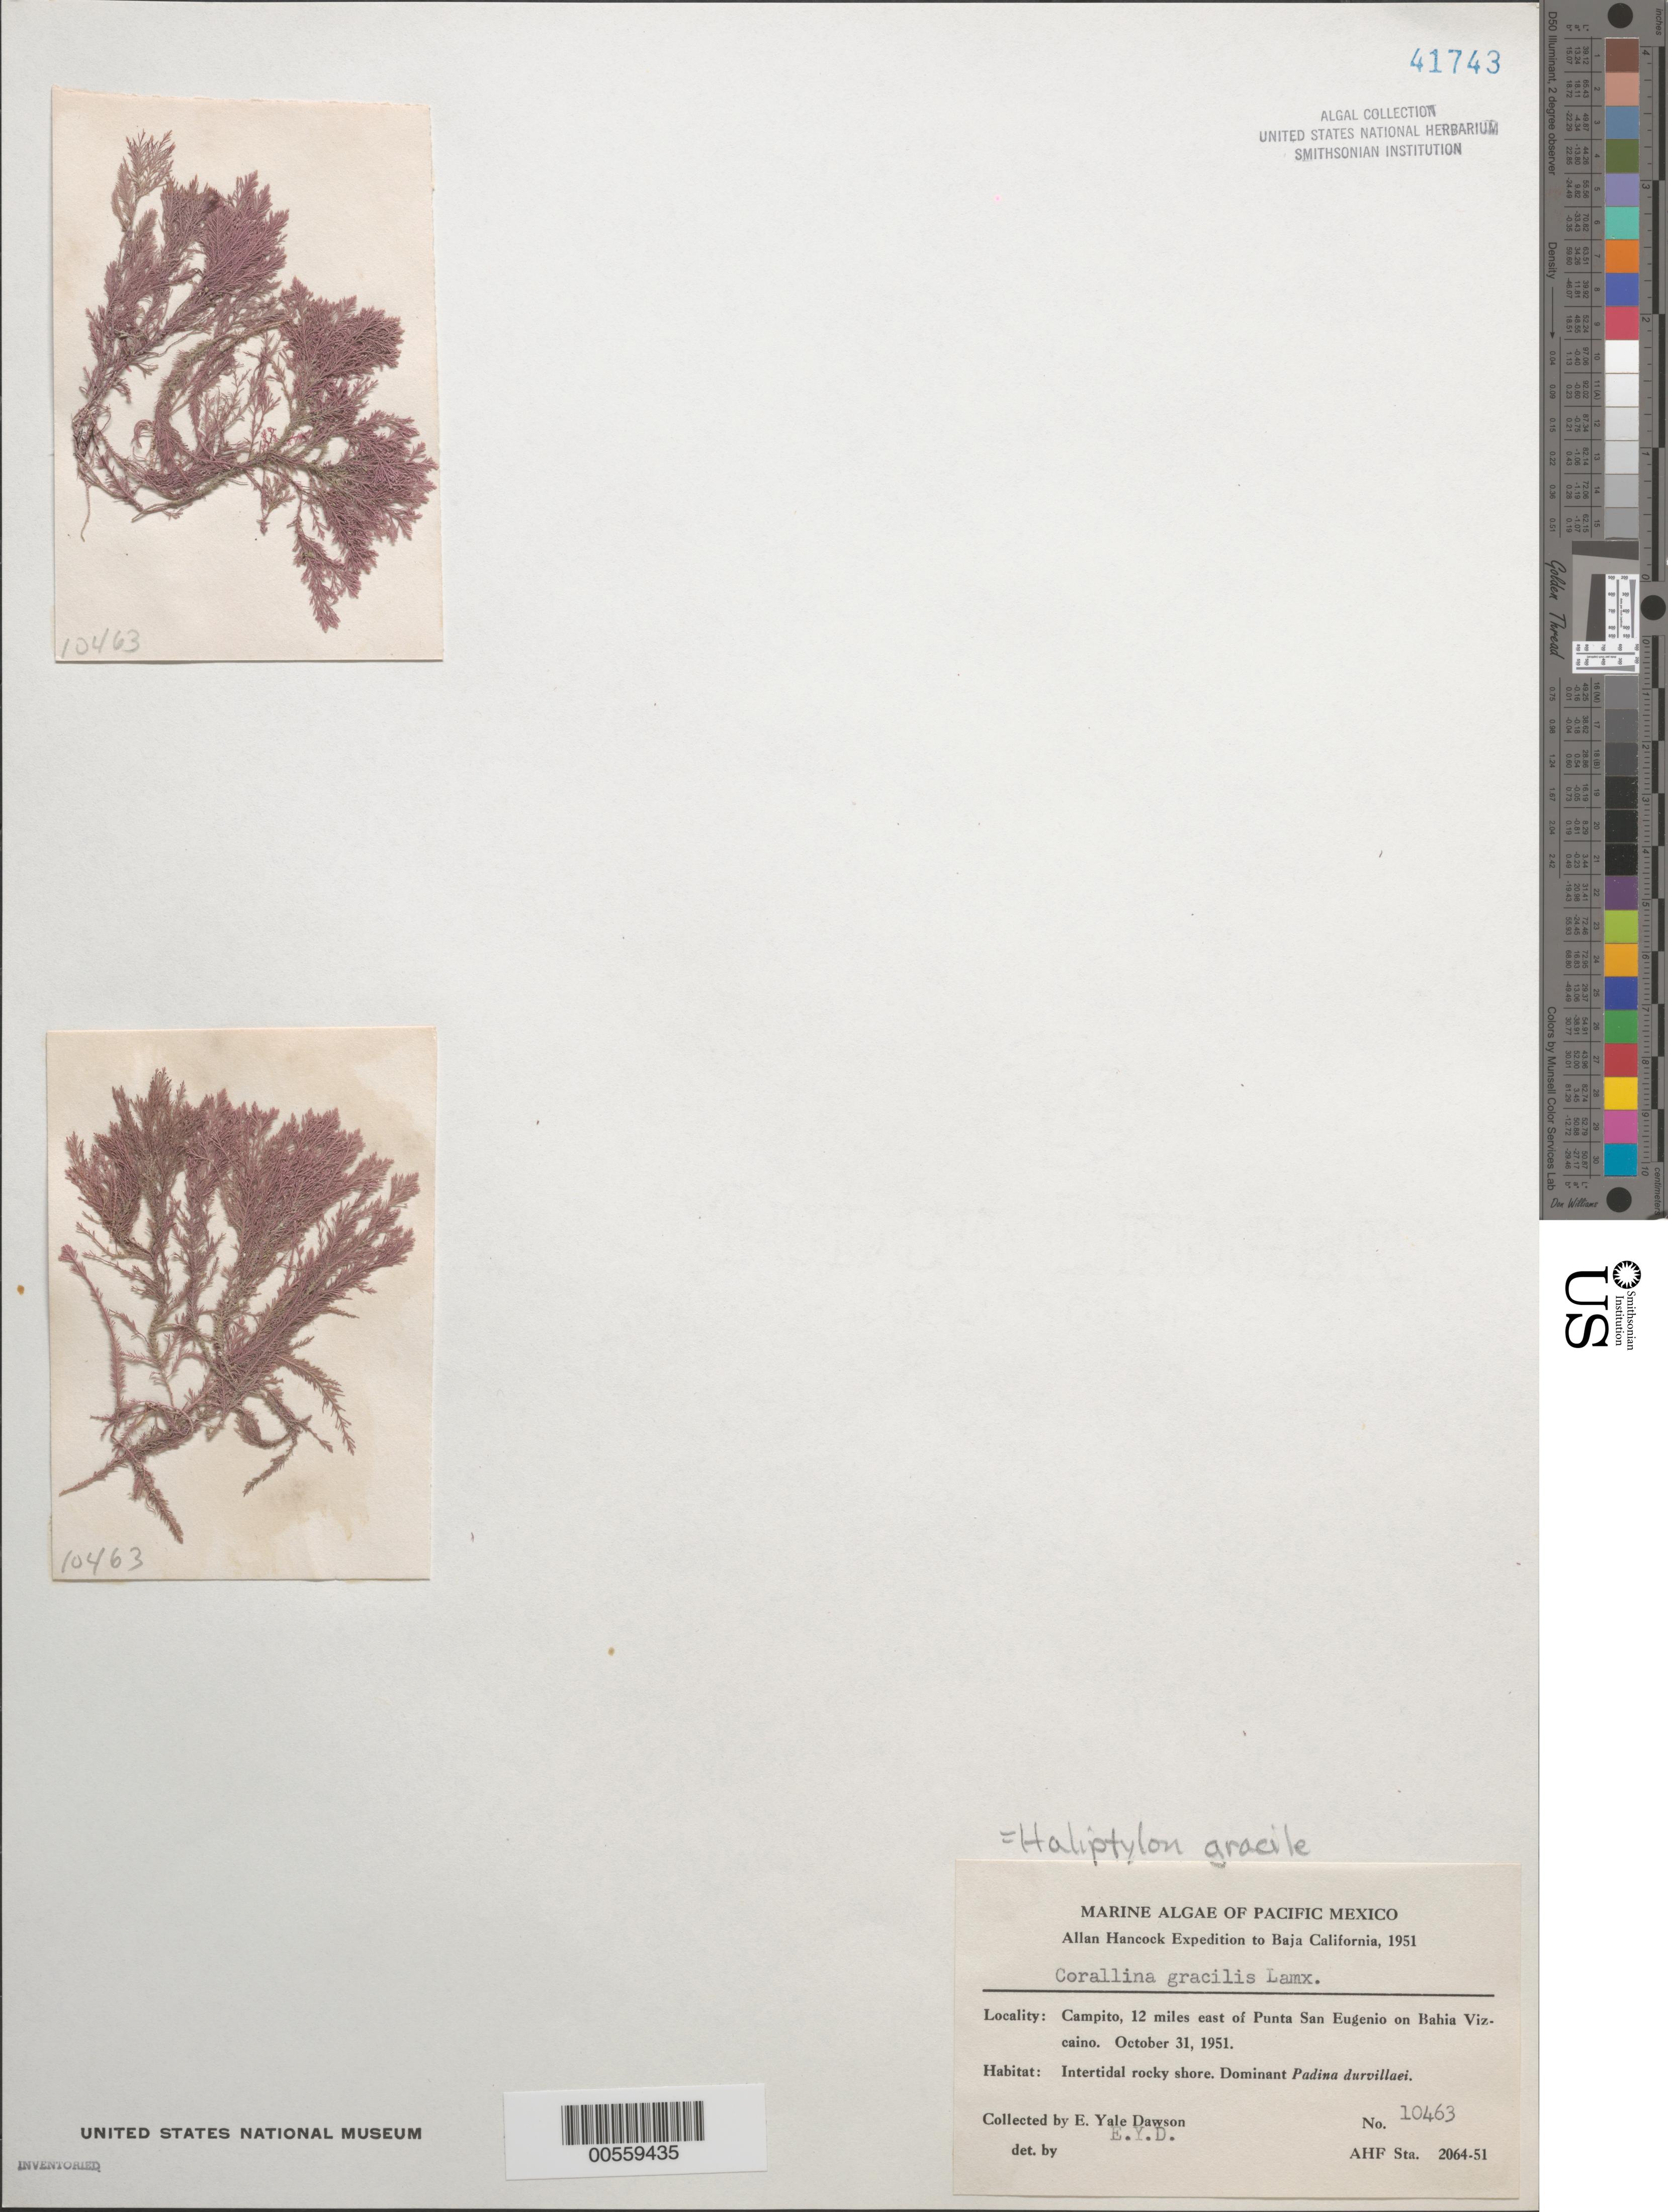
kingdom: Plantae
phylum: Rhodophyta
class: Florideophyceae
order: Corallinales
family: Corallinaceae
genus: Jania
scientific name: Jania rosea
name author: (Lam.) Decne.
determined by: Algae name updating Project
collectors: E. Y. Dawson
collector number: EYD 10463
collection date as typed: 31 Oct 1951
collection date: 1951-10-31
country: Mexico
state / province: Baja California Sur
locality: Campito, 12 miles east of Punta San Eugenio, Bahia Sebastian Vizcaino (Bahia Viscaino)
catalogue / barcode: US 41743